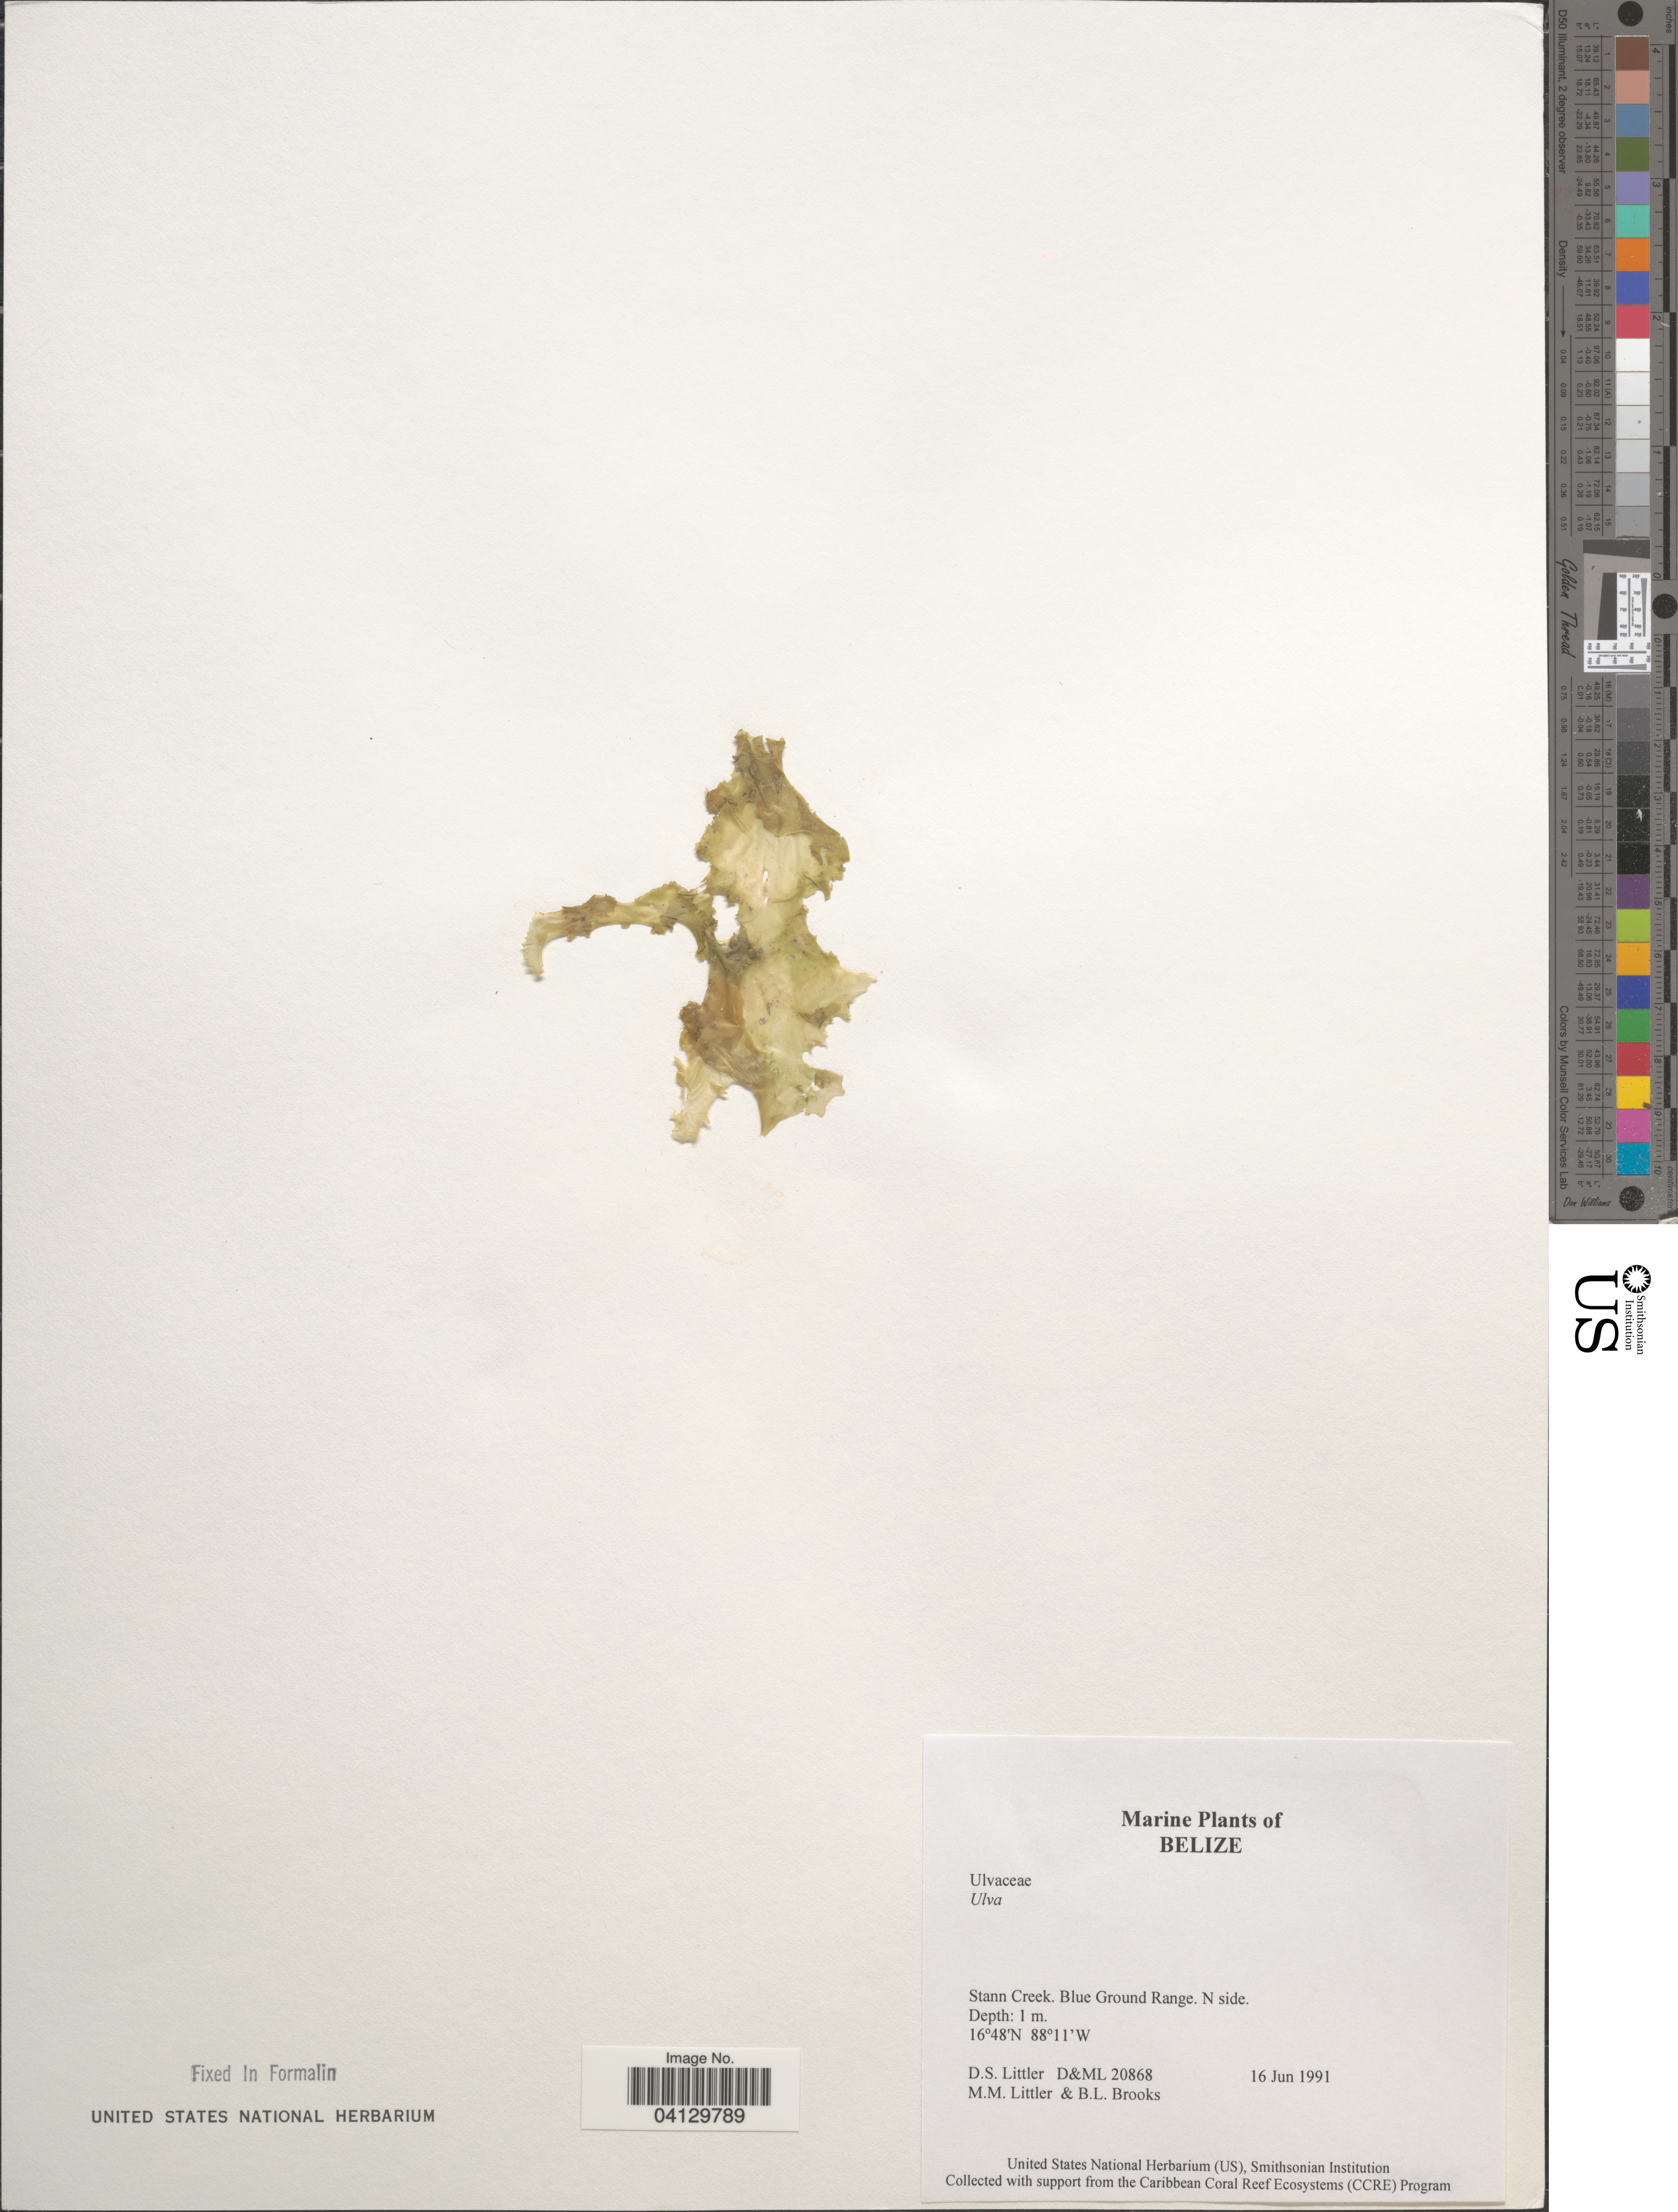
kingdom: Plantae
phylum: Chlorophyta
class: Ulvophyceae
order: Ulvales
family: Ulvaceae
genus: Ulva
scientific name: Ulva sp.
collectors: D. S. Littler & B. Brooks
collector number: D&ML20868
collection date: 1991-06-16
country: Belize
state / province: Stann Creek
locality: Blue Ground Range. N side.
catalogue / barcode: US 329035